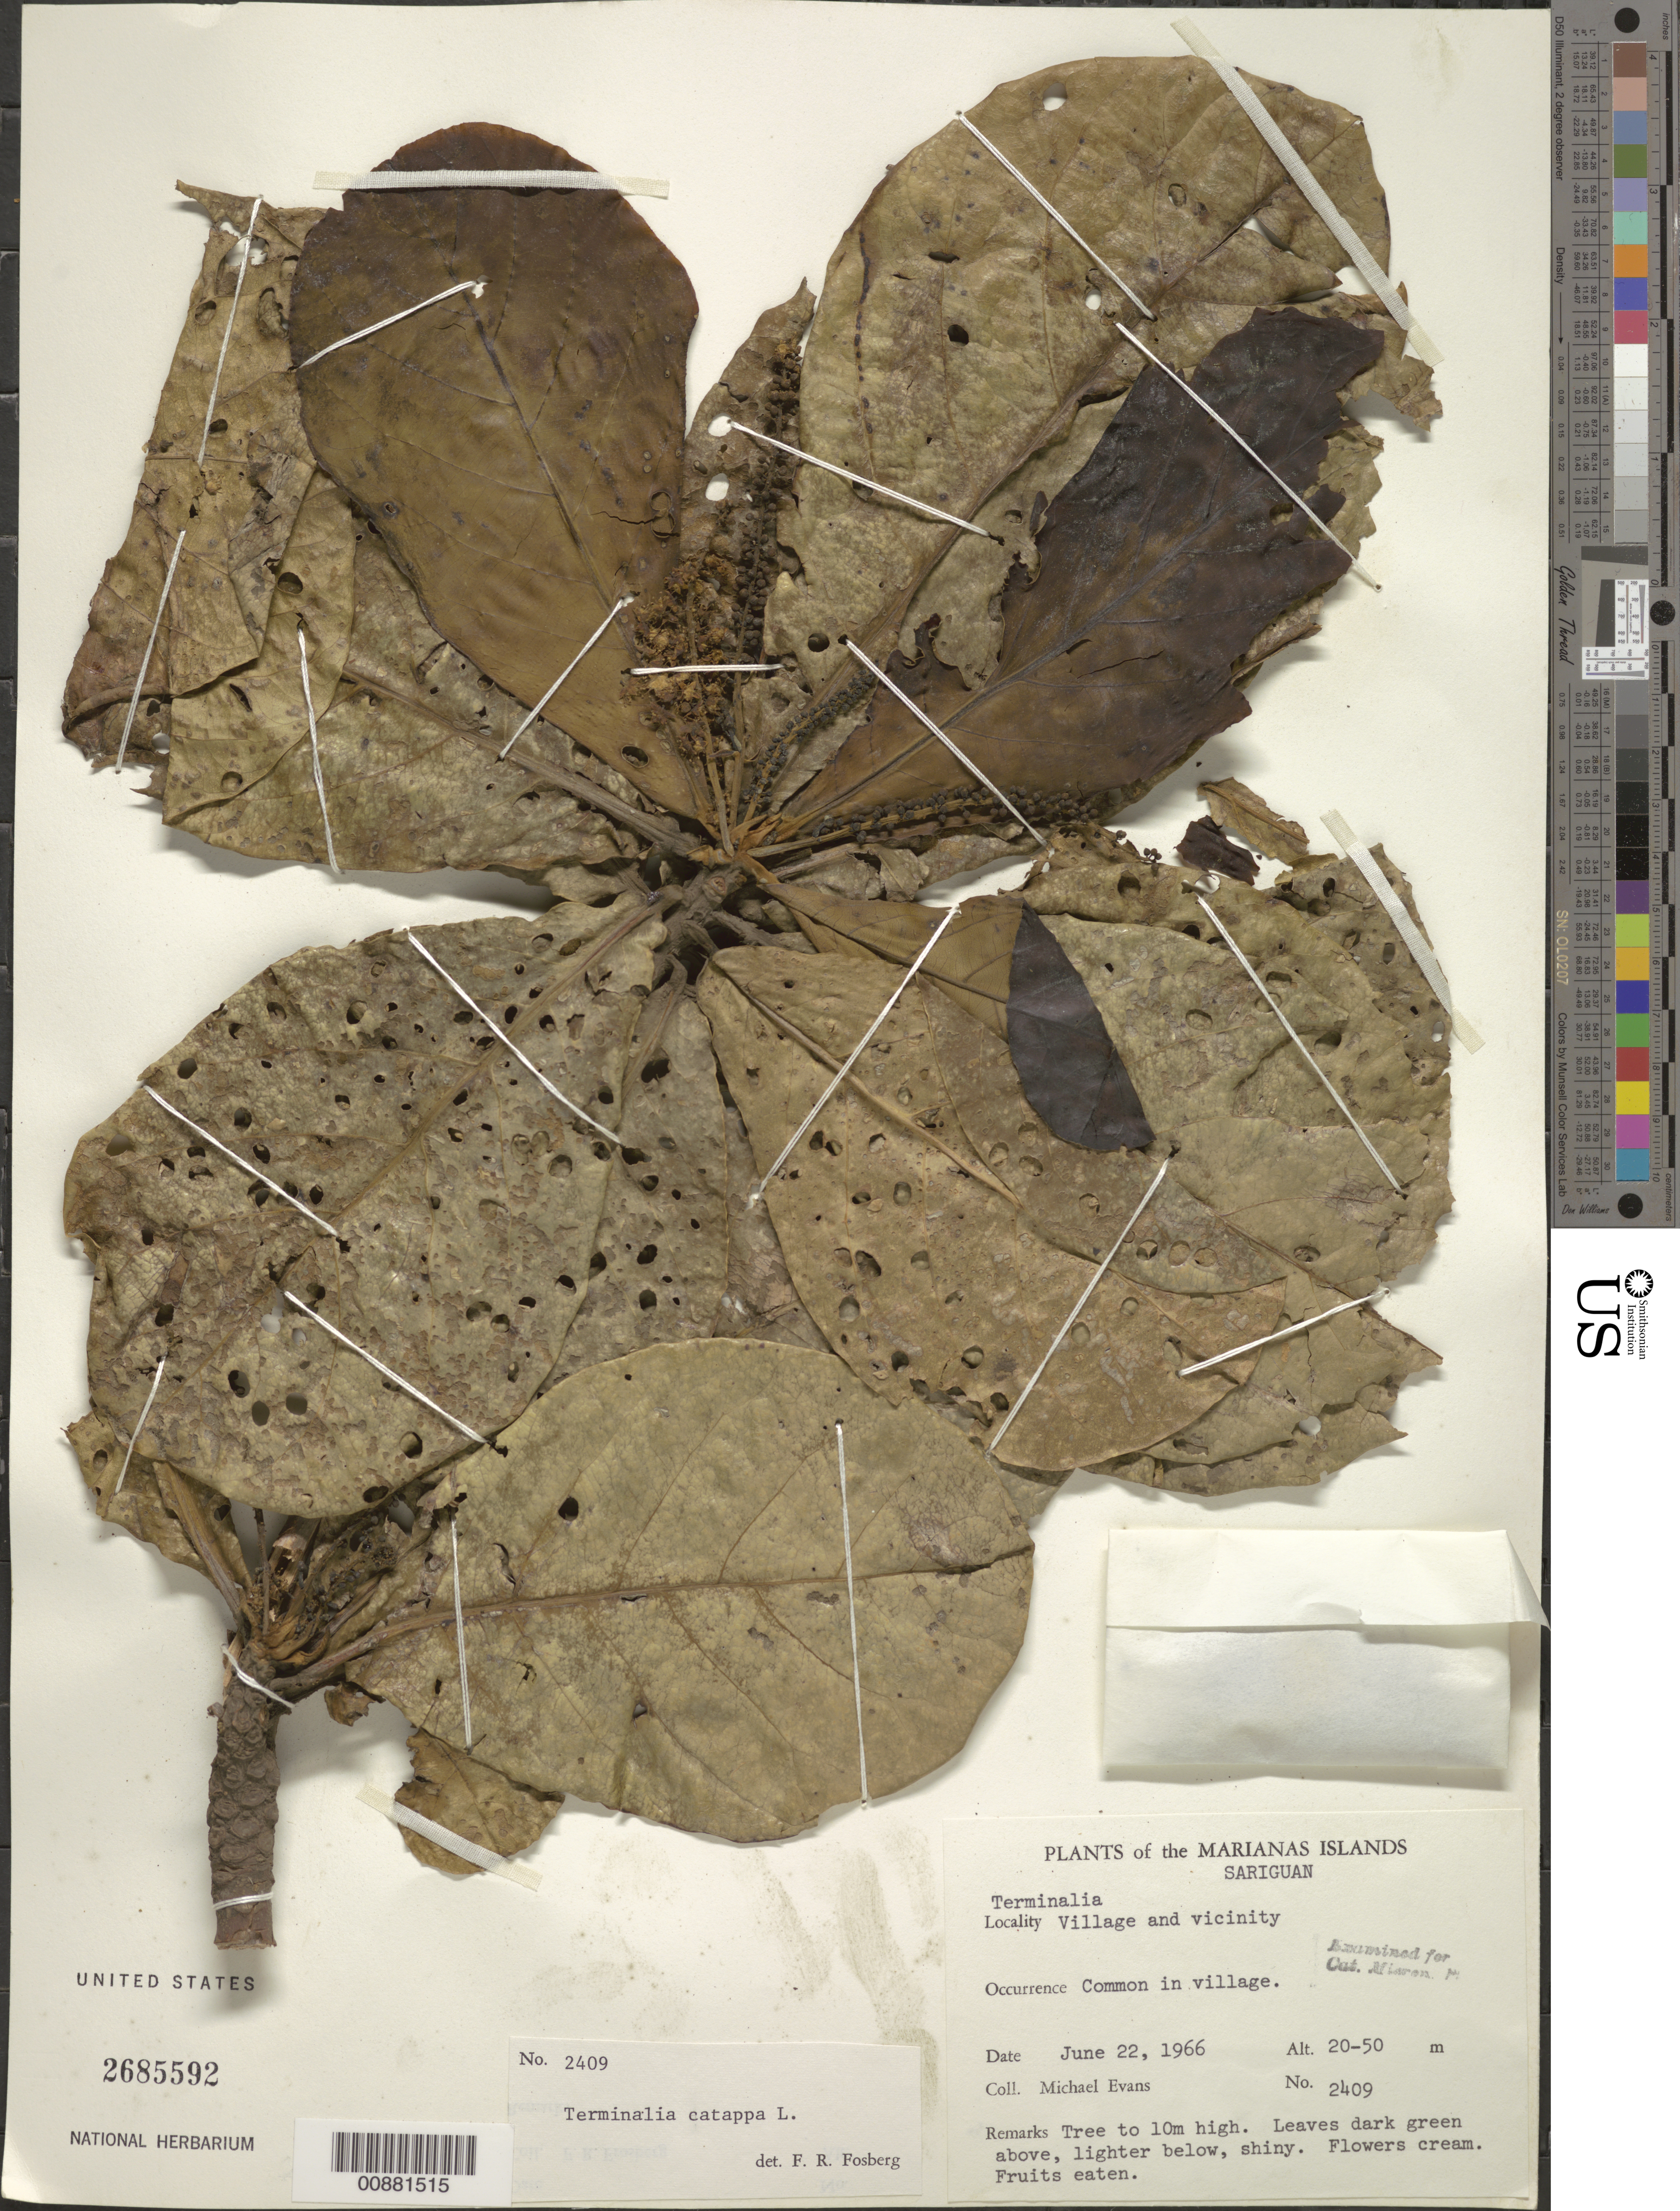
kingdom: Plantae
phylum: Tracheophyta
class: Magnoliopsida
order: Myrtales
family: Combretaceae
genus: Terminalia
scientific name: Terminalia catappa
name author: L.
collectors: M. Evans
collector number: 2409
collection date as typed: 22 Jun 1966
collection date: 1966-06-22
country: Northern Mariana Islands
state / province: Northern Islands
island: Sarigan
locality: Village and vicinity - Sariguan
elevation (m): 20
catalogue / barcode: US 2685592